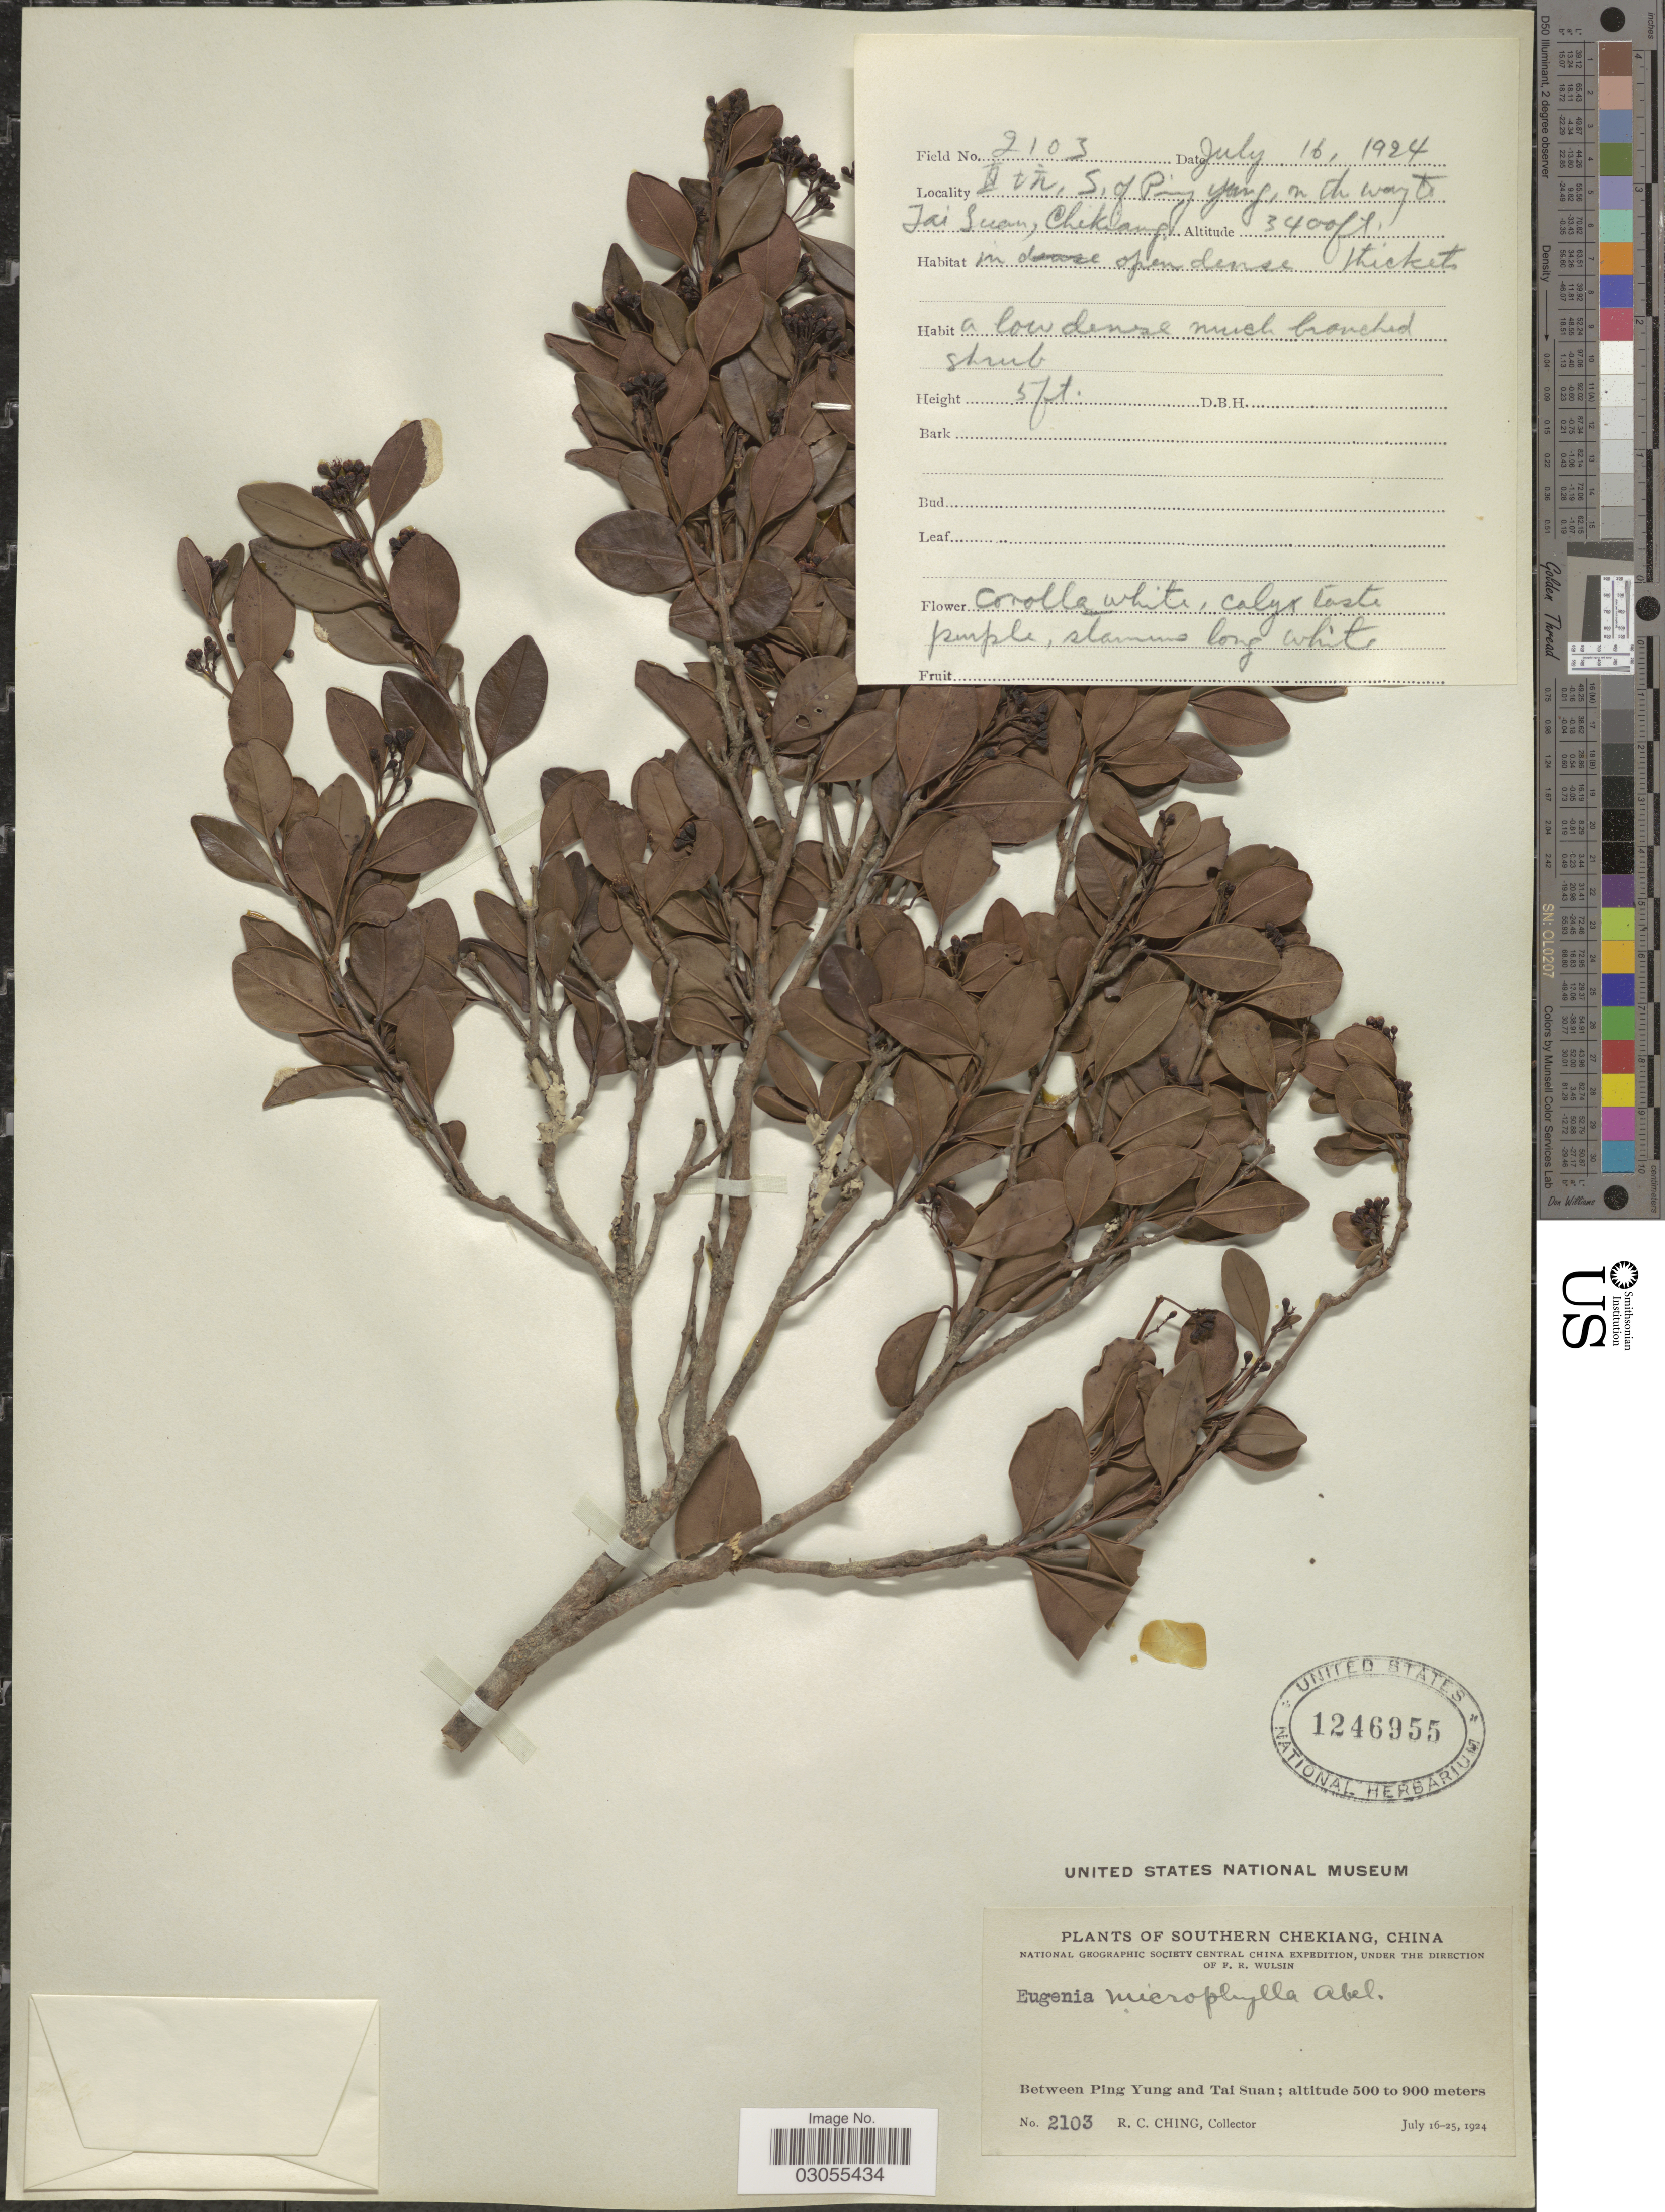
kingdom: Plantae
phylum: Tracheophyta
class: Magnoliopsida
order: Myrtales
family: Myrtaceae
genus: Syzygium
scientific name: Syzygium buxifolium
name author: Hook. & Arn.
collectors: R. C. Ching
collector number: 2103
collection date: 1924-07-16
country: China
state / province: Zhejiang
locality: Southern Chekiang. Between Ping Yung and Tai Suan. S. of Ping Yung, on the way to Tai Suan.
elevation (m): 1036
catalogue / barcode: US 1246955